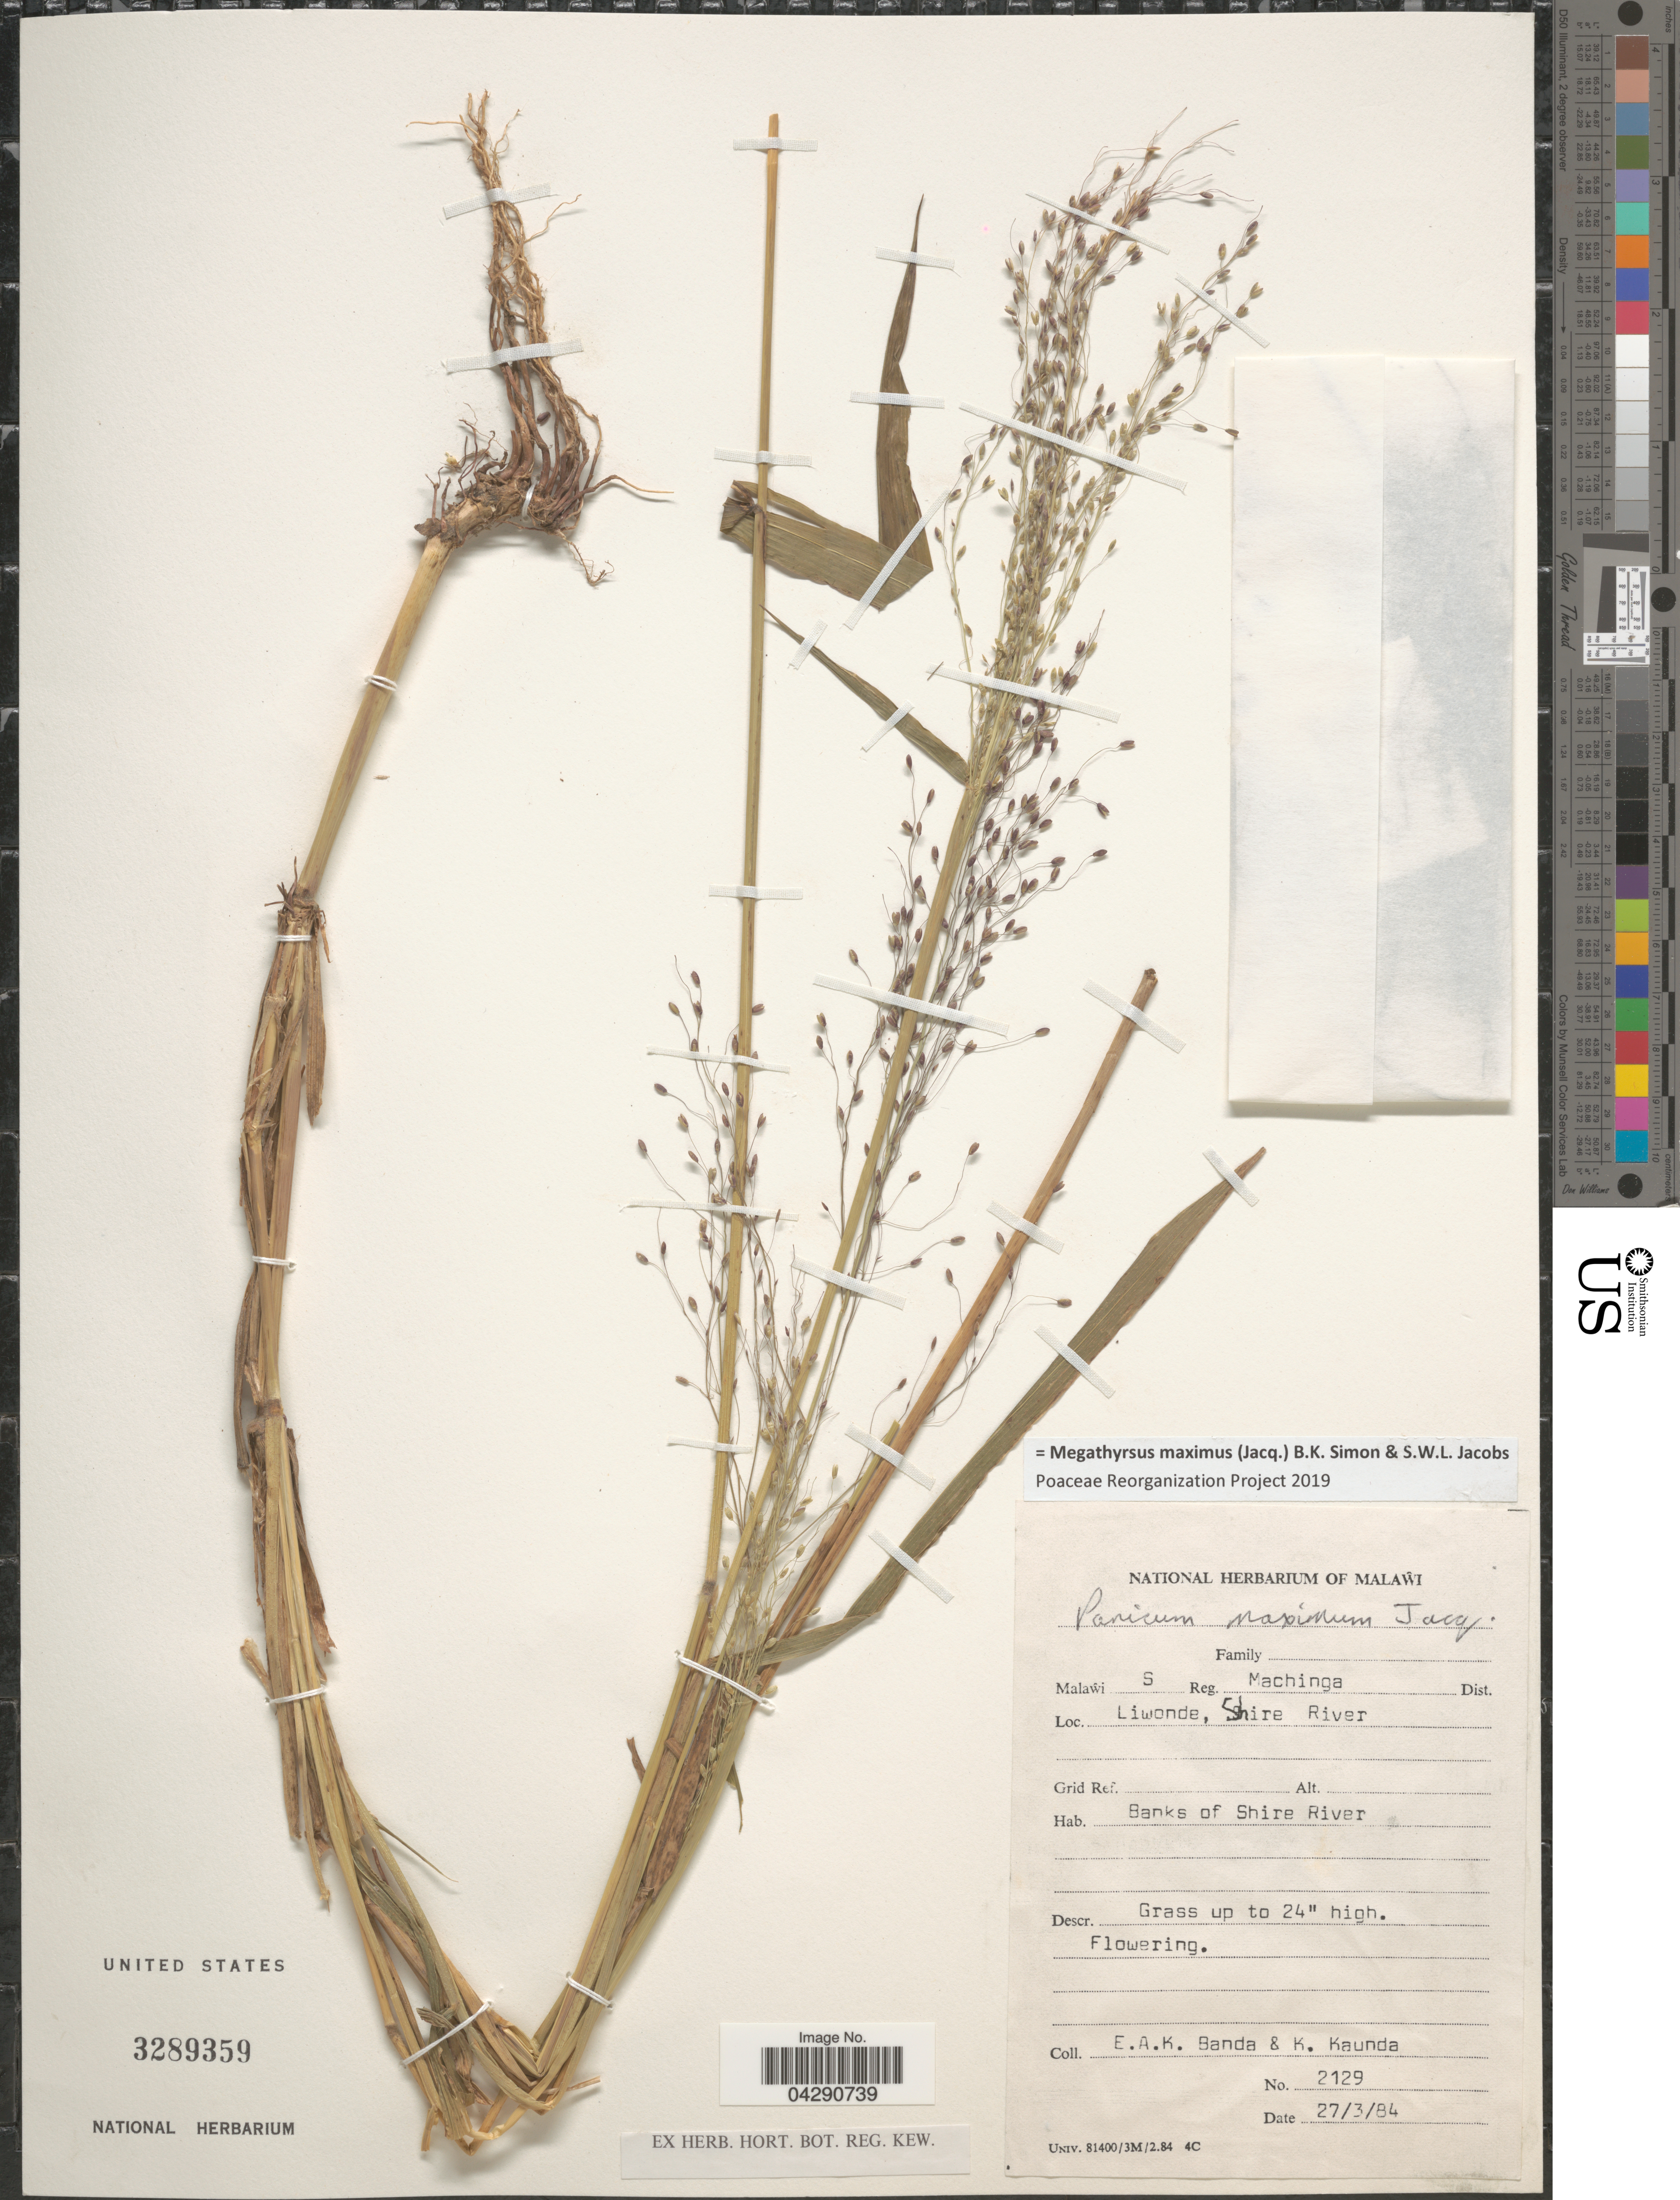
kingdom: Plantae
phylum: Tracheophyta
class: Liliopsida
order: Poales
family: Poaceae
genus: Megathyrsus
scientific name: Megathyrsus maximus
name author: (Jacq.) B.K. Simon & S.W.L. Jacobs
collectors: E. Banda & K. Kaunda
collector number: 2129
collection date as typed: Transcribed d/m/y: 27/3/84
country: Malawi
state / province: Southern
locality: S Reg. Machinga Dist. Liwonde, Shire Rivers. Banks of Shire River.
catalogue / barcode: US 3289359